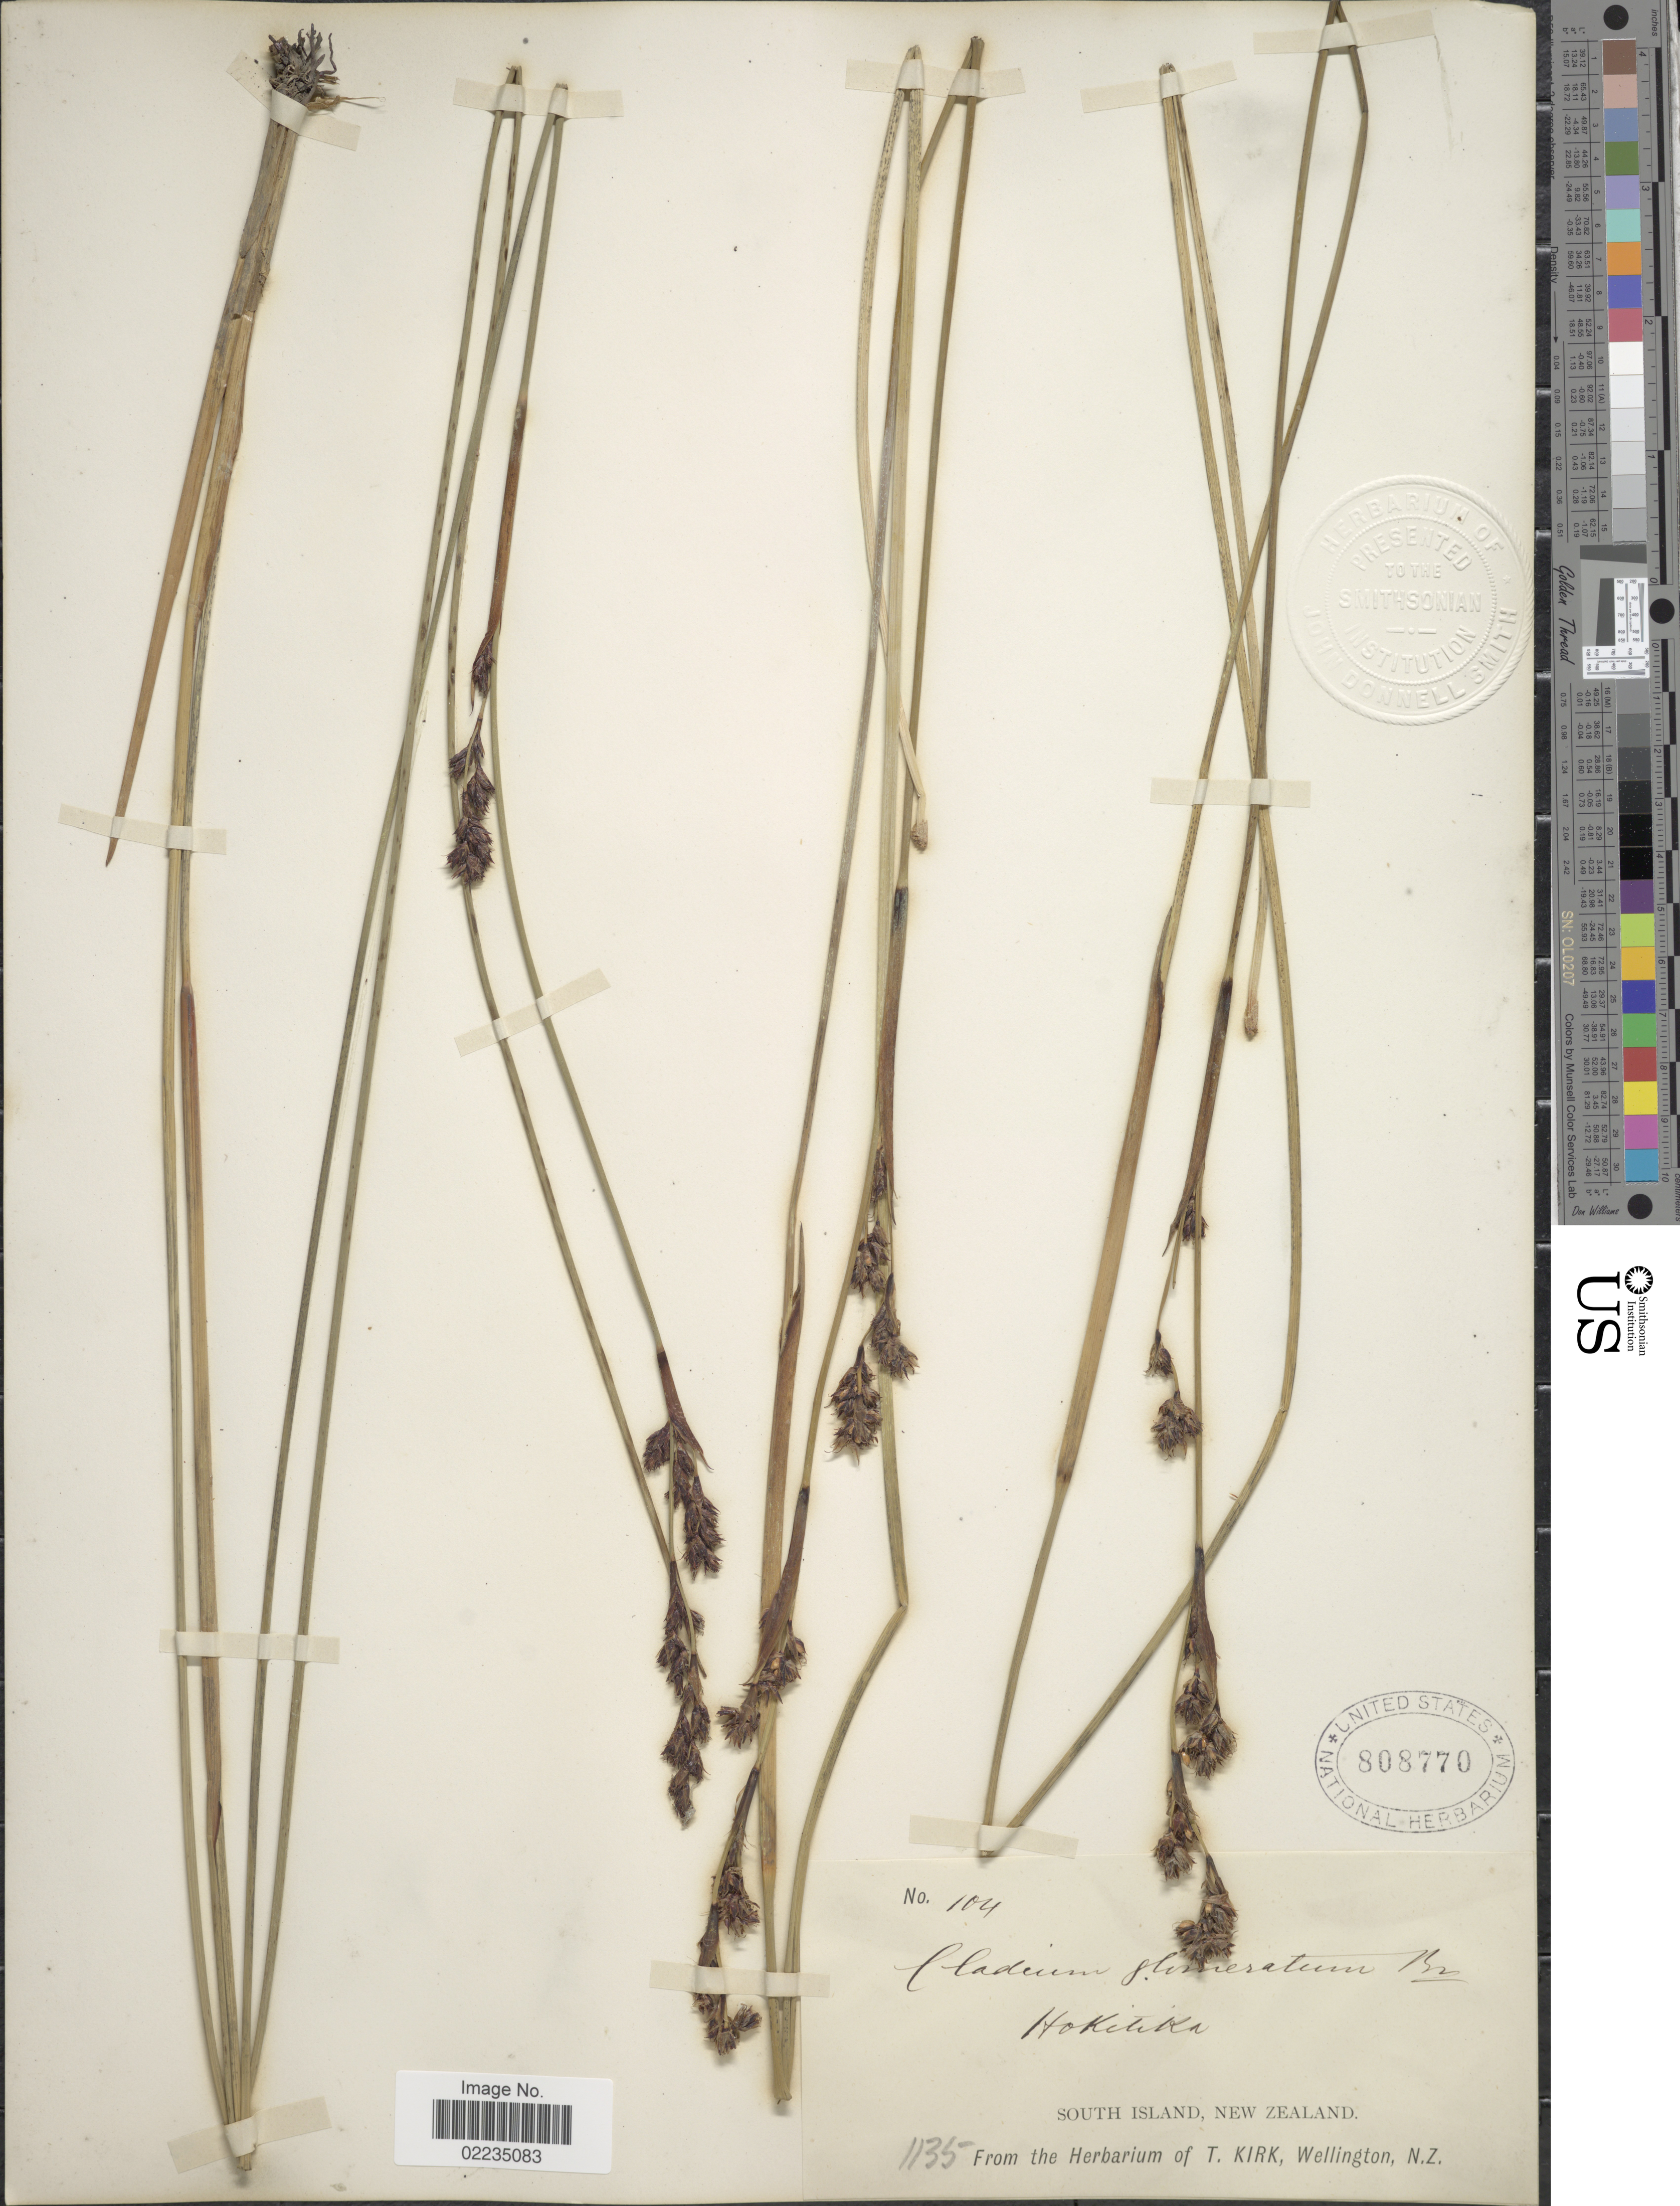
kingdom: Plantae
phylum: Tracheophyta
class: Liliopsida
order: Poales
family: Cyperaceae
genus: Machaerina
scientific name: Machaerina glomerata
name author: (Gaudich.) T. Koyama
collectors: ex Herb. T. Kirk, Wellington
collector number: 104/1135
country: New Caledonia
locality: South Island, New Zealand, Hokitiki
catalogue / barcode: US 808770